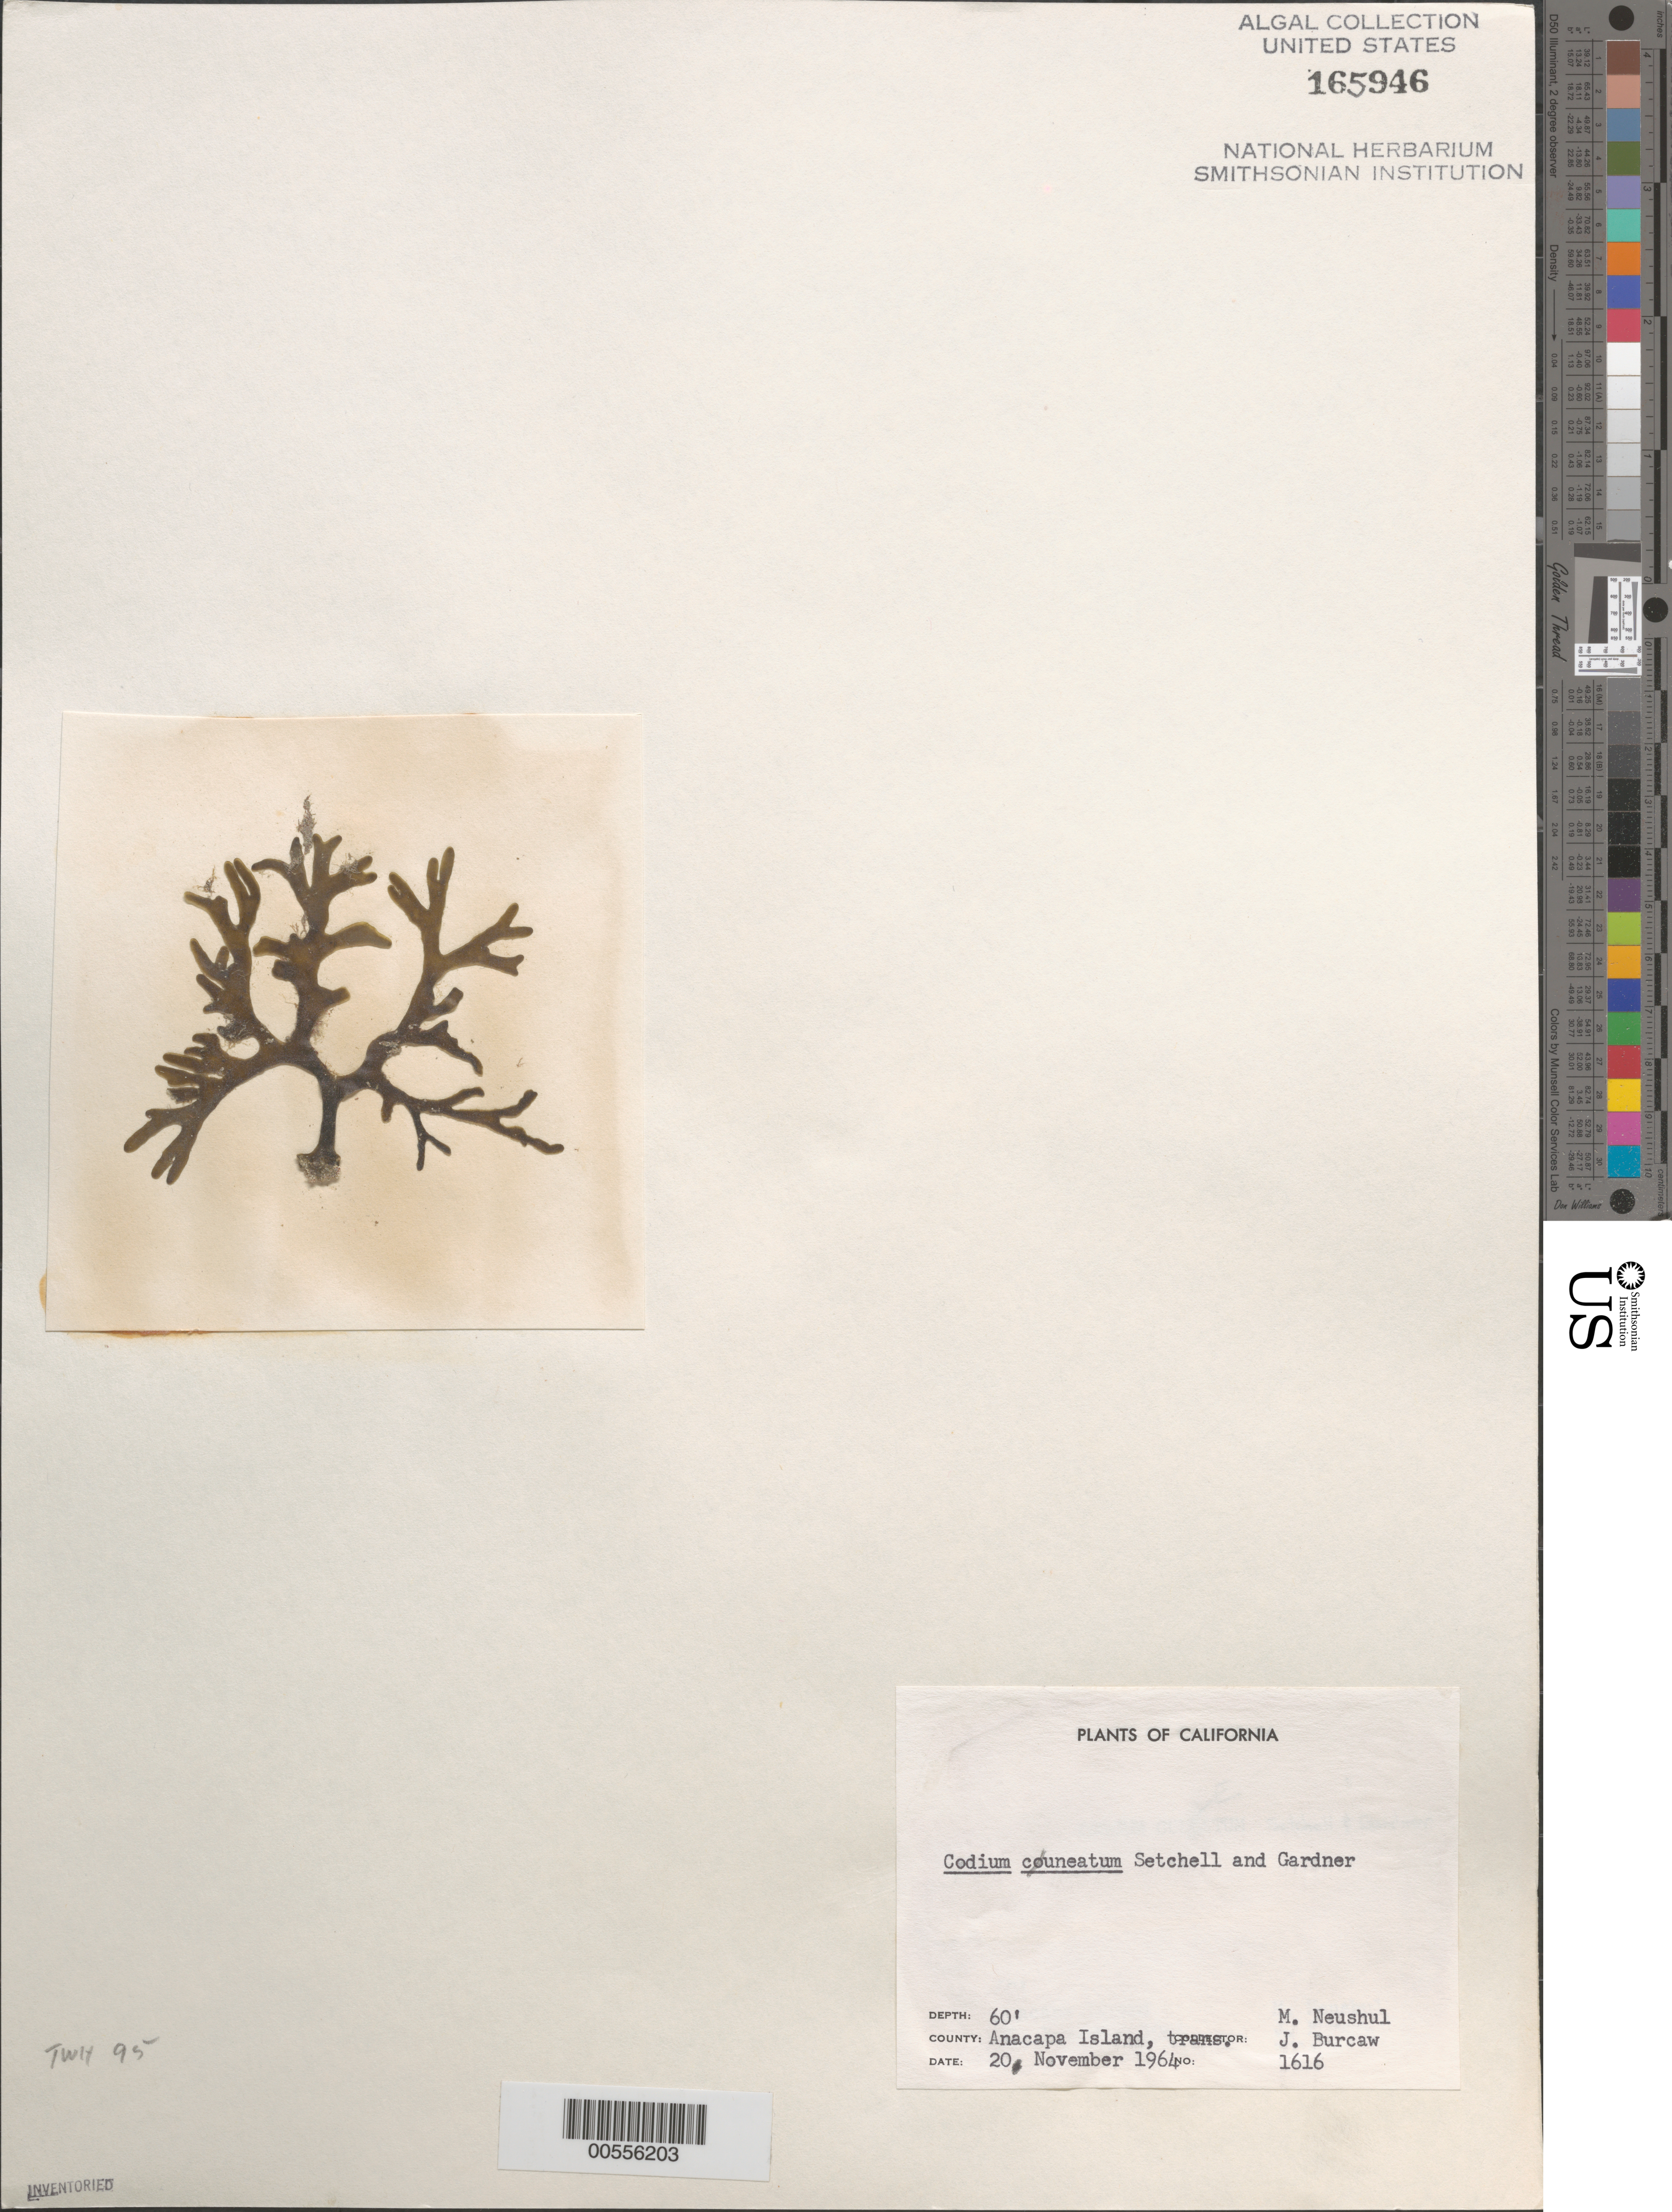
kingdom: Plantae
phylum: Chlorophyta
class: Ulvophyceae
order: Bryopsidales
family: Codiaceae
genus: Codium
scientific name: Codium simulans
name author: Setch. & N.L. Gardner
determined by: Algae name updating Project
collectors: M. Neushul & J. Burcaw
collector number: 1616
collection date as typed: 20 Nov 1964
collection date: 1964-11-20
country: United States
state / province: California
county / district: Ventura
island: Anacapa Island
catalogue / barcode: US 165946